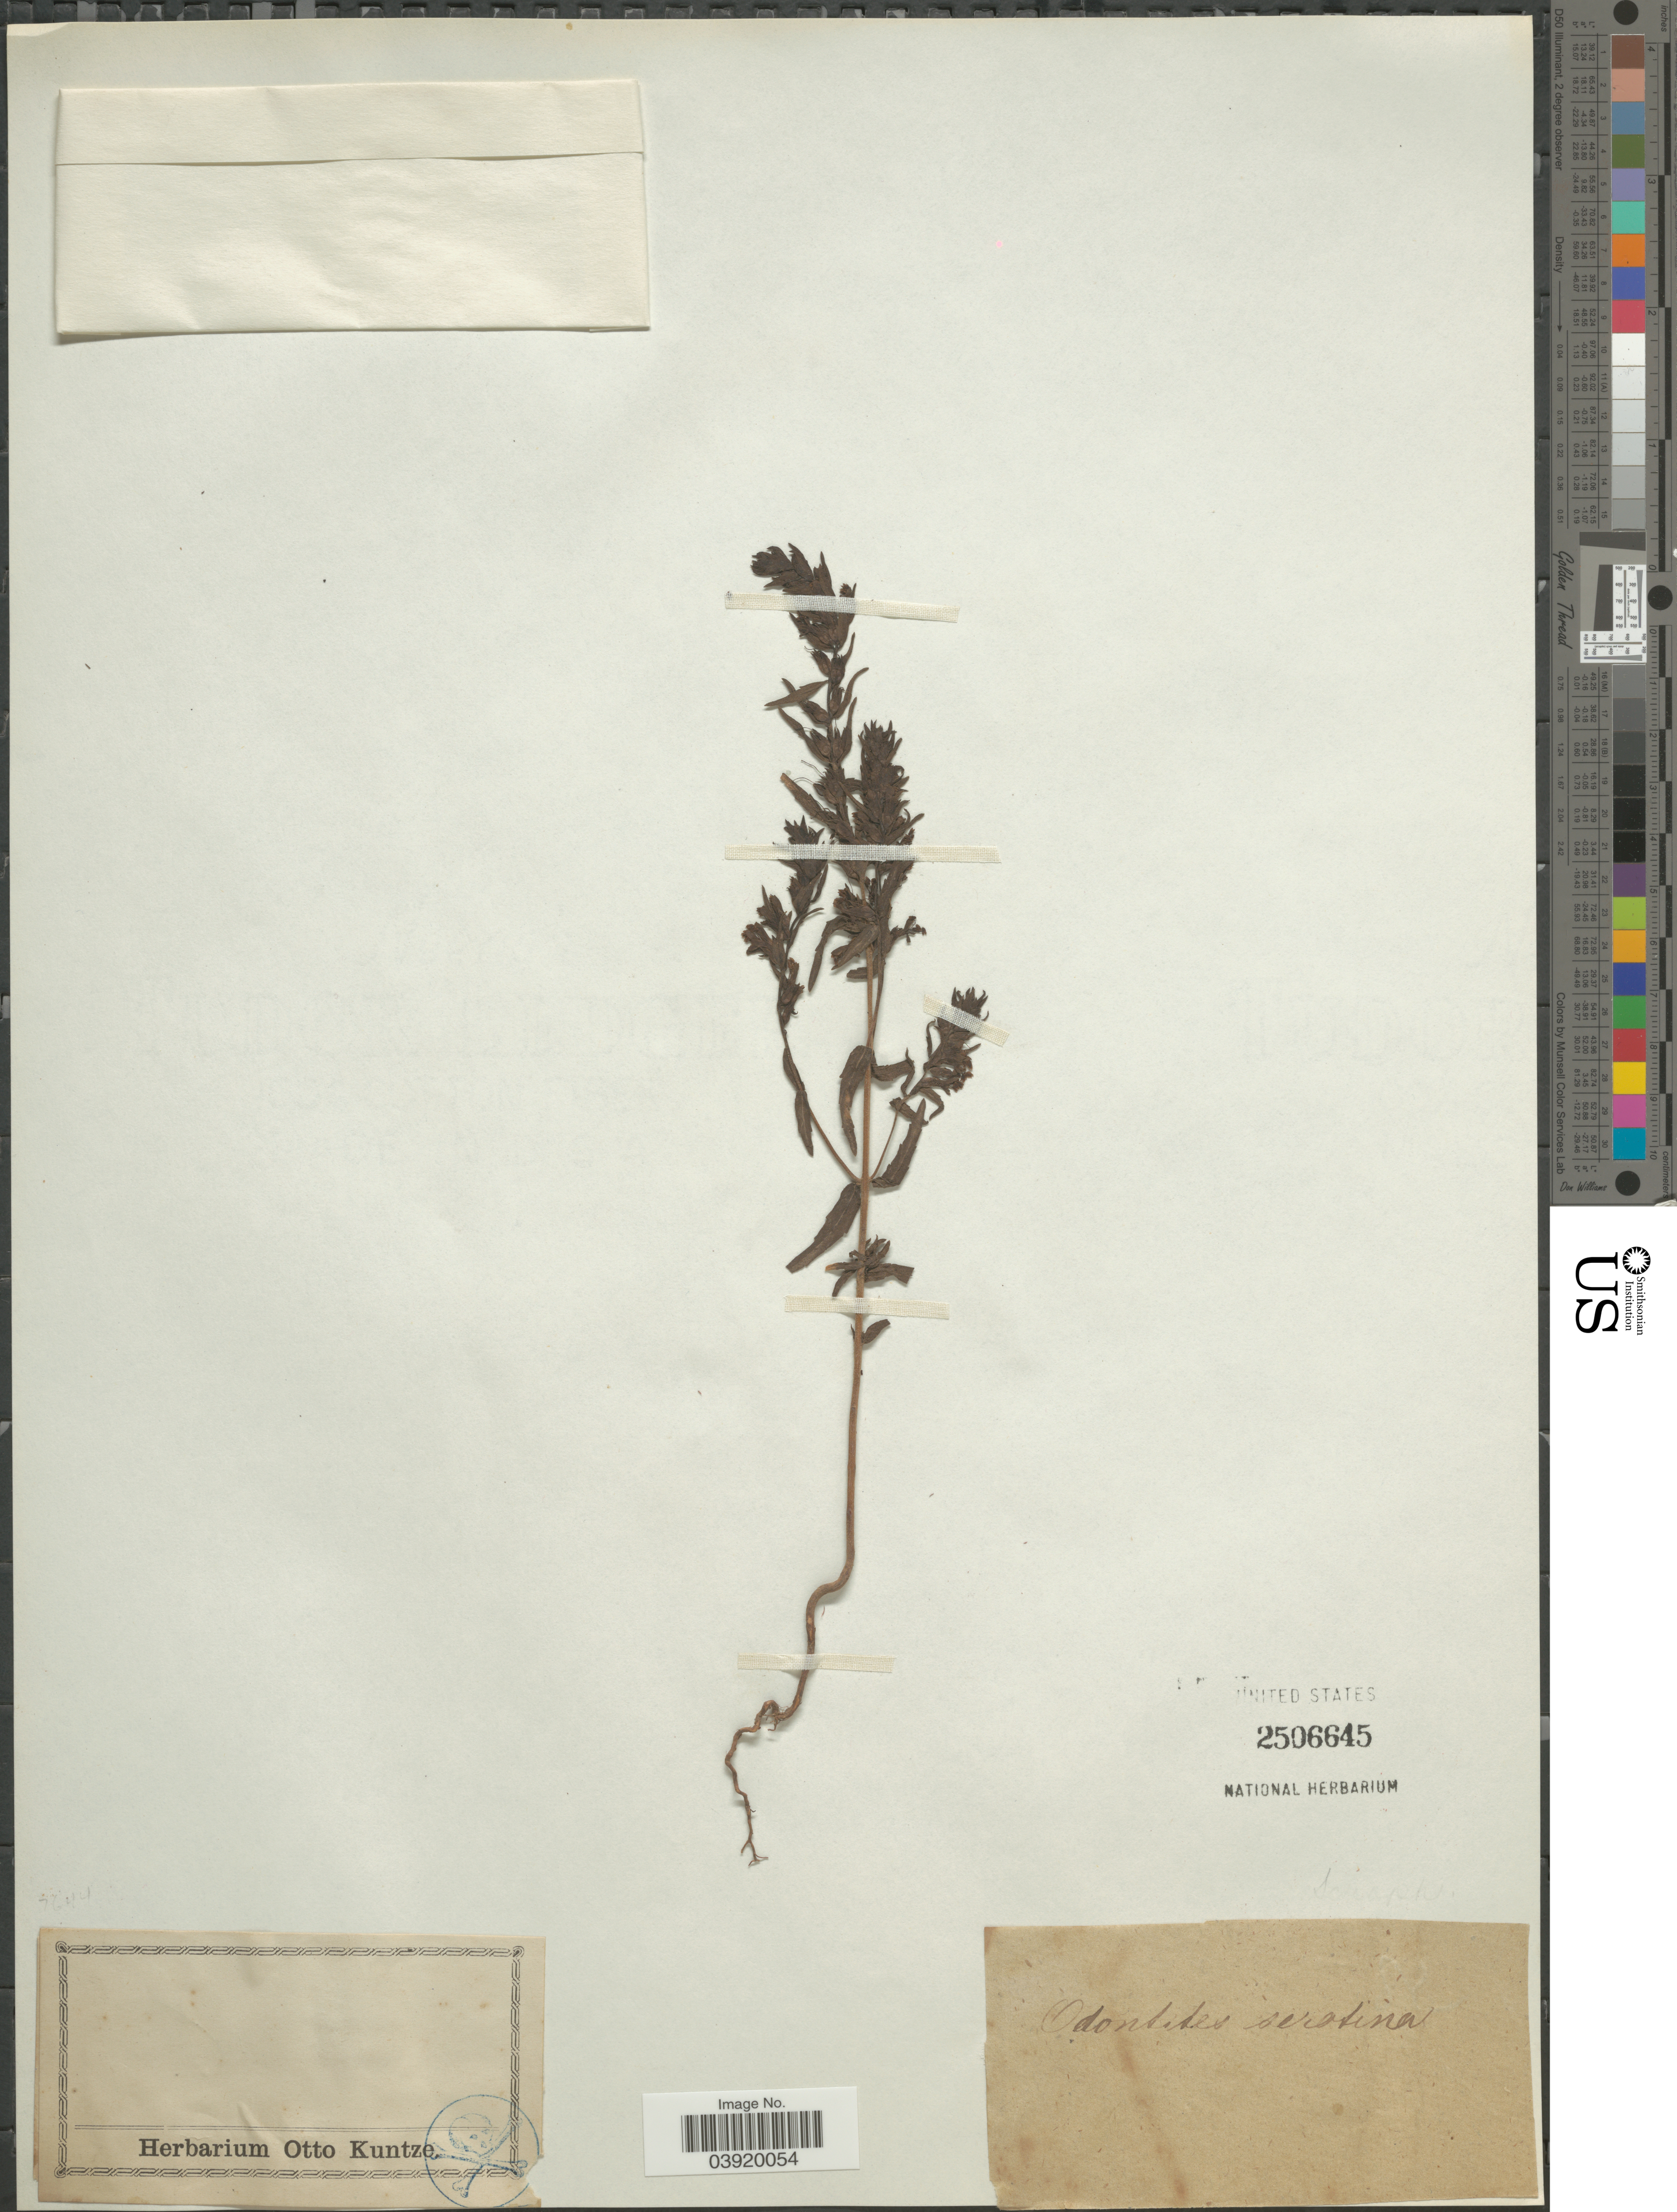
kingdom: Plantae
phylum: Tracheophyta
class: Magnoliopsida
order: Lamiales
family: Orobanchaceae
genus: Odontites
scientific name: Odontites vulgaris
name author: Moench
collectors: ex herb. Otto Kuntze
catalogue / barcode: US 2506645